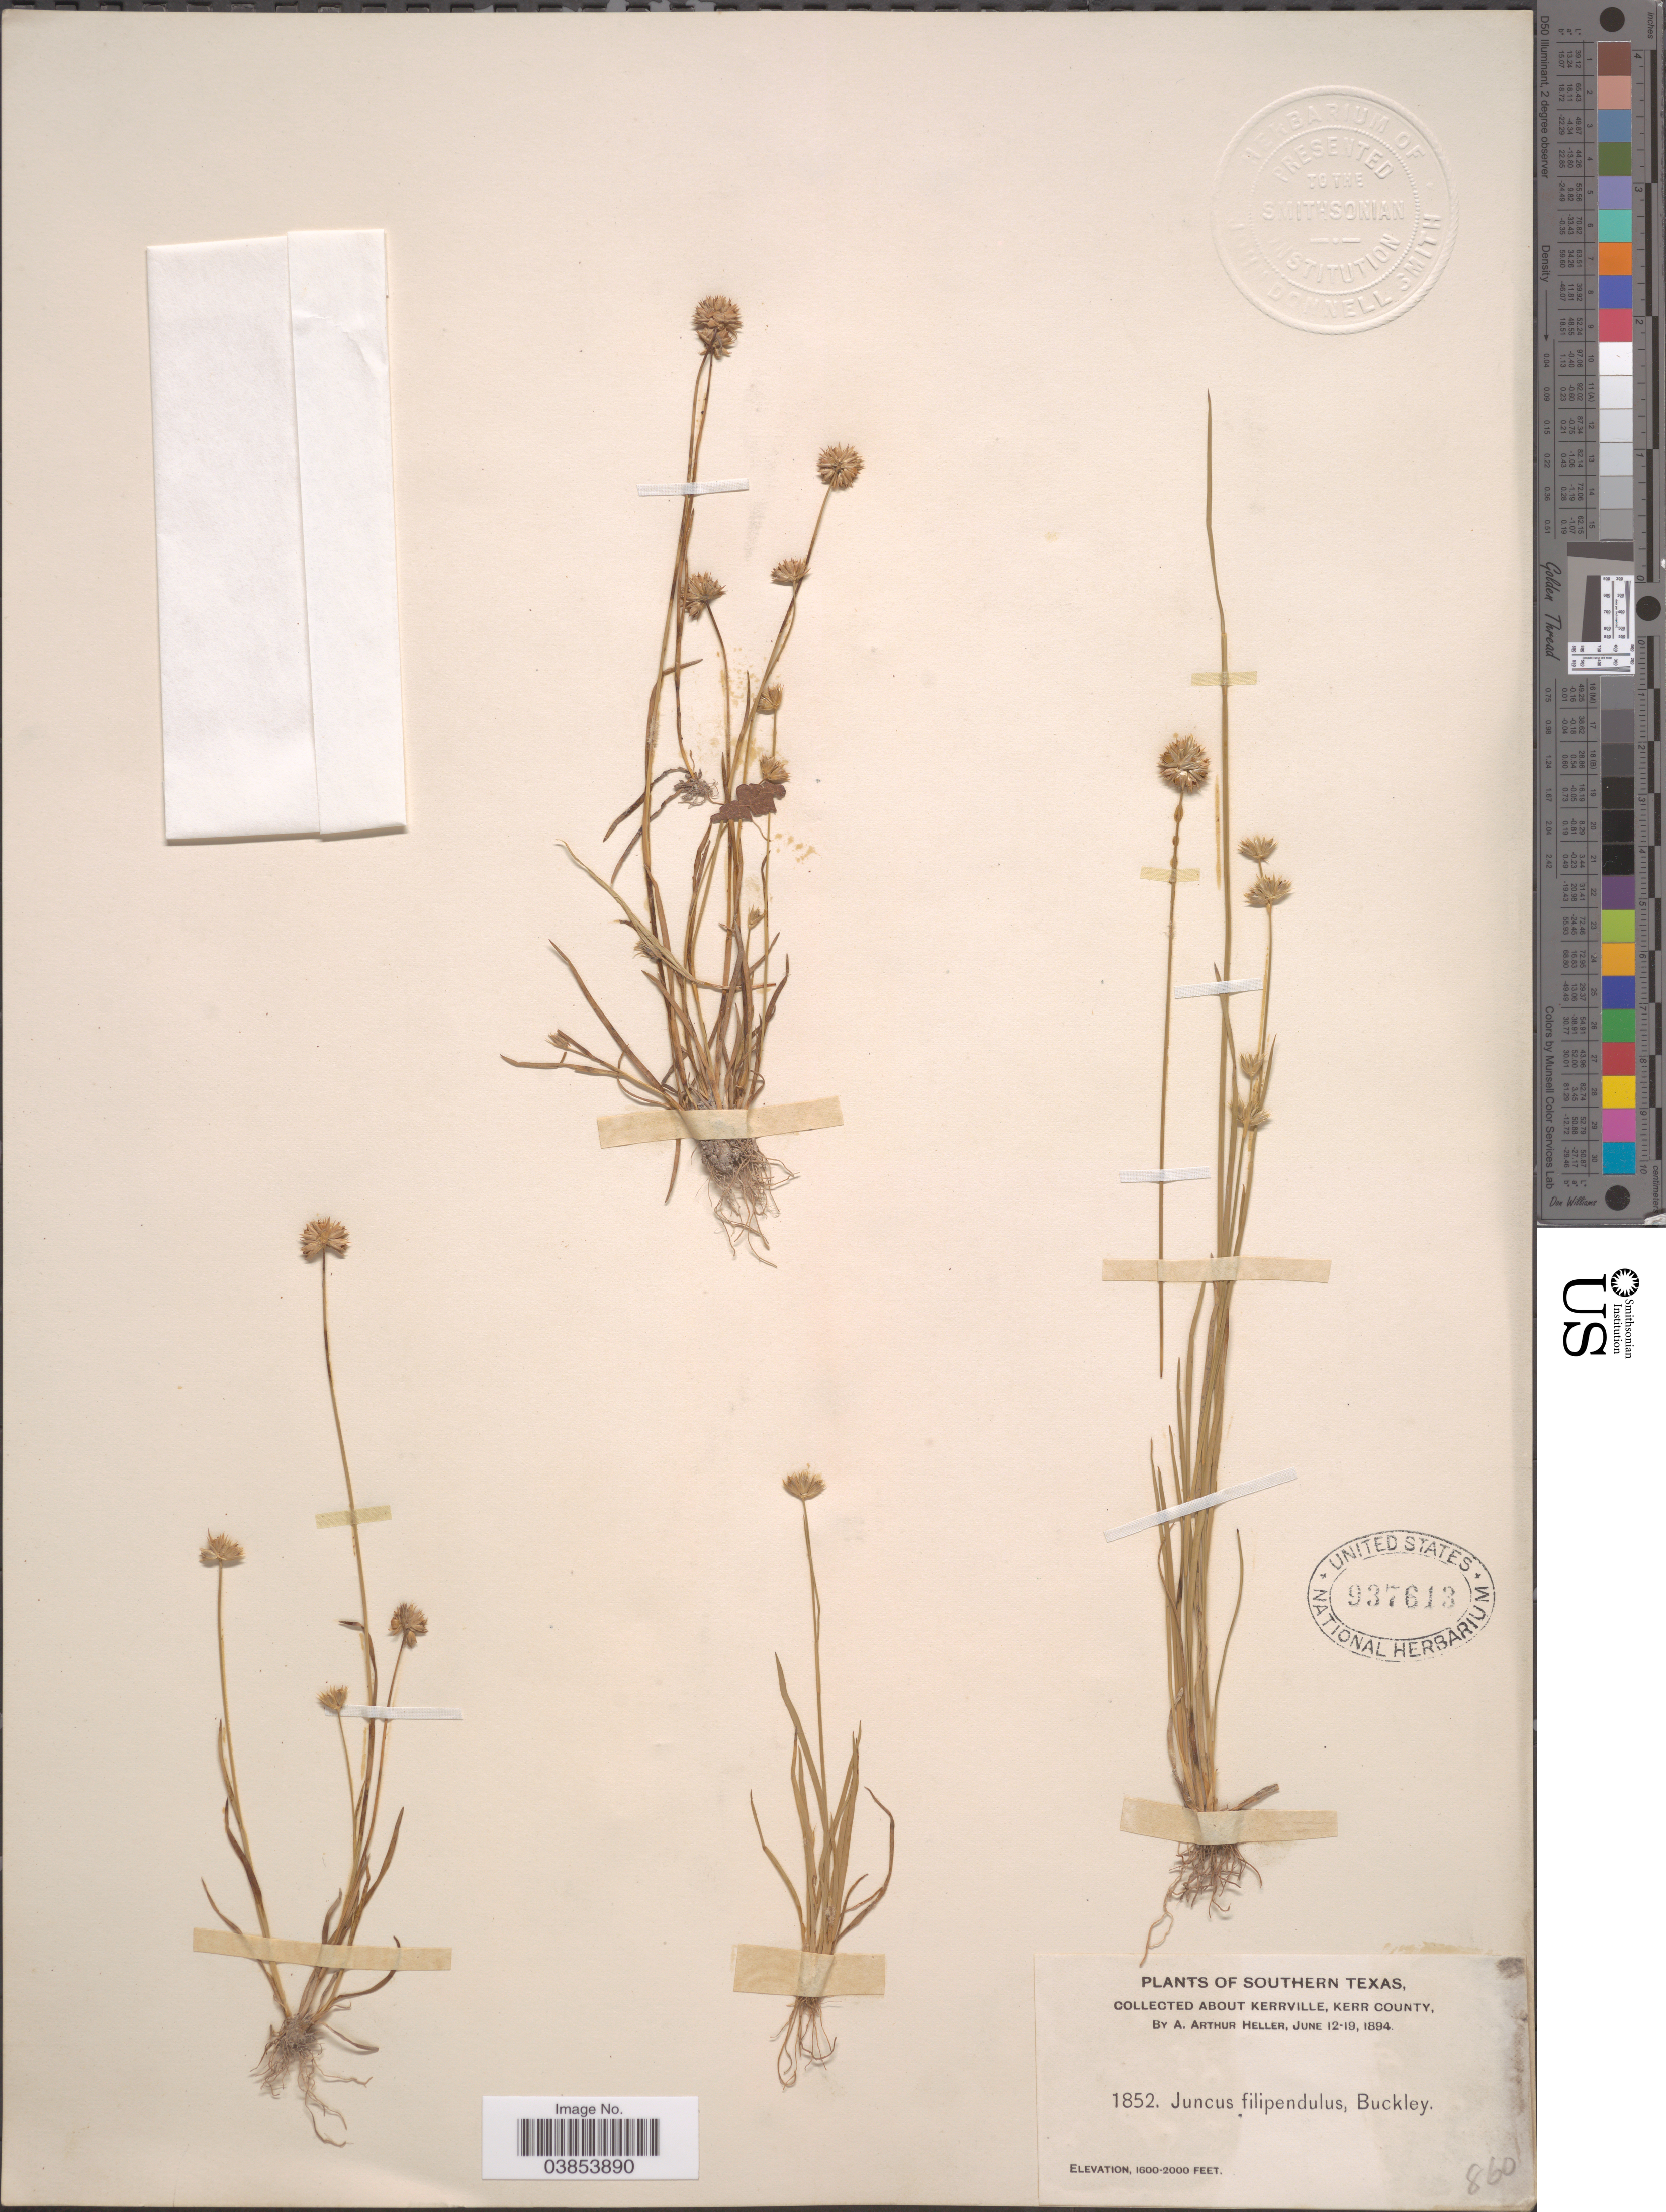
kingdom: Plantae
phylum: Tracheophyta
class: Liliopsida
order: Poales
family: Juncaceae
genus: Juncus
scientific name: Juncus filipendulus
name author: Buckley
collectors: A. A. Heller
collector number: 1852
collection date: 1894-06-12/1894-06-19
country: United States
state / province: Texas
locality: Southern Texas, about Kerrville, Kerr County.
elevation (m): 488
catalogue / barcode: US 937613